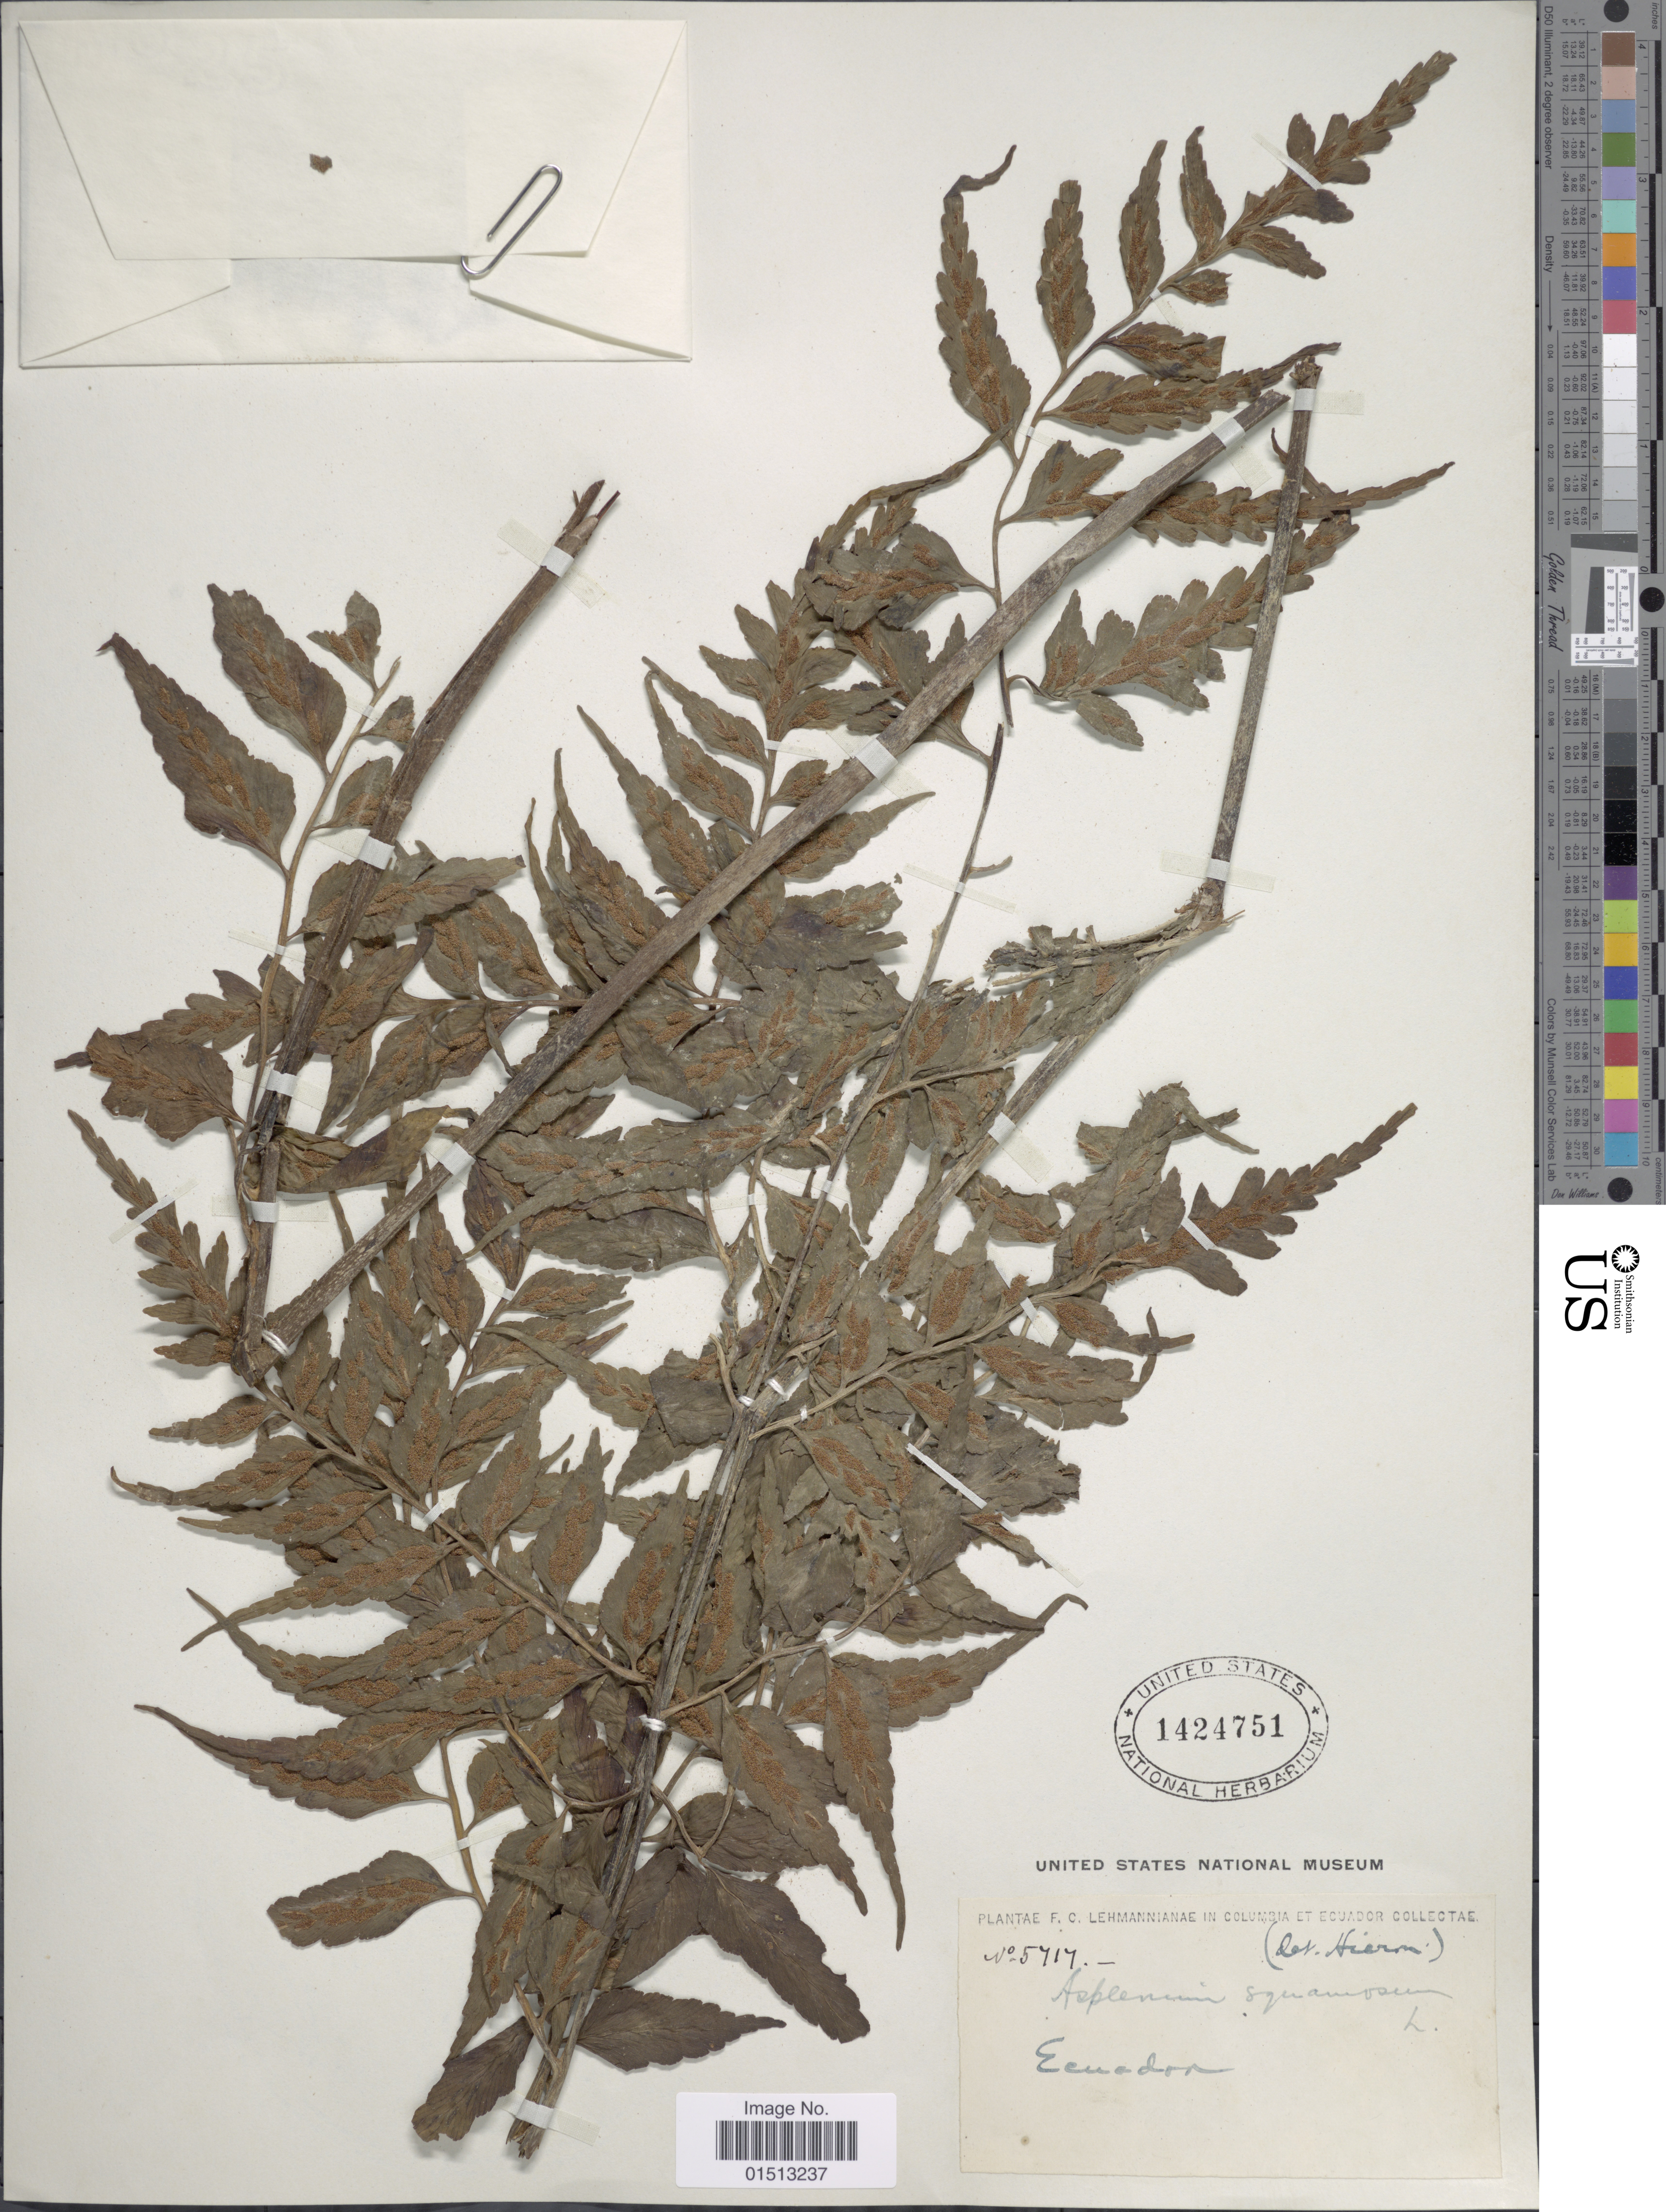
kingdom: Plantae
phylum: Tracheophyta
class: Polypodiopsida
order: Polypodiales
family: Aspleniaceae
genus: Asplenium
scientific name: Asplenium squamosum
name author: L.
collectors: F. C. Lehmann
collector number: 5717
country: Ecuador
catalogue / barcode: US 1424751